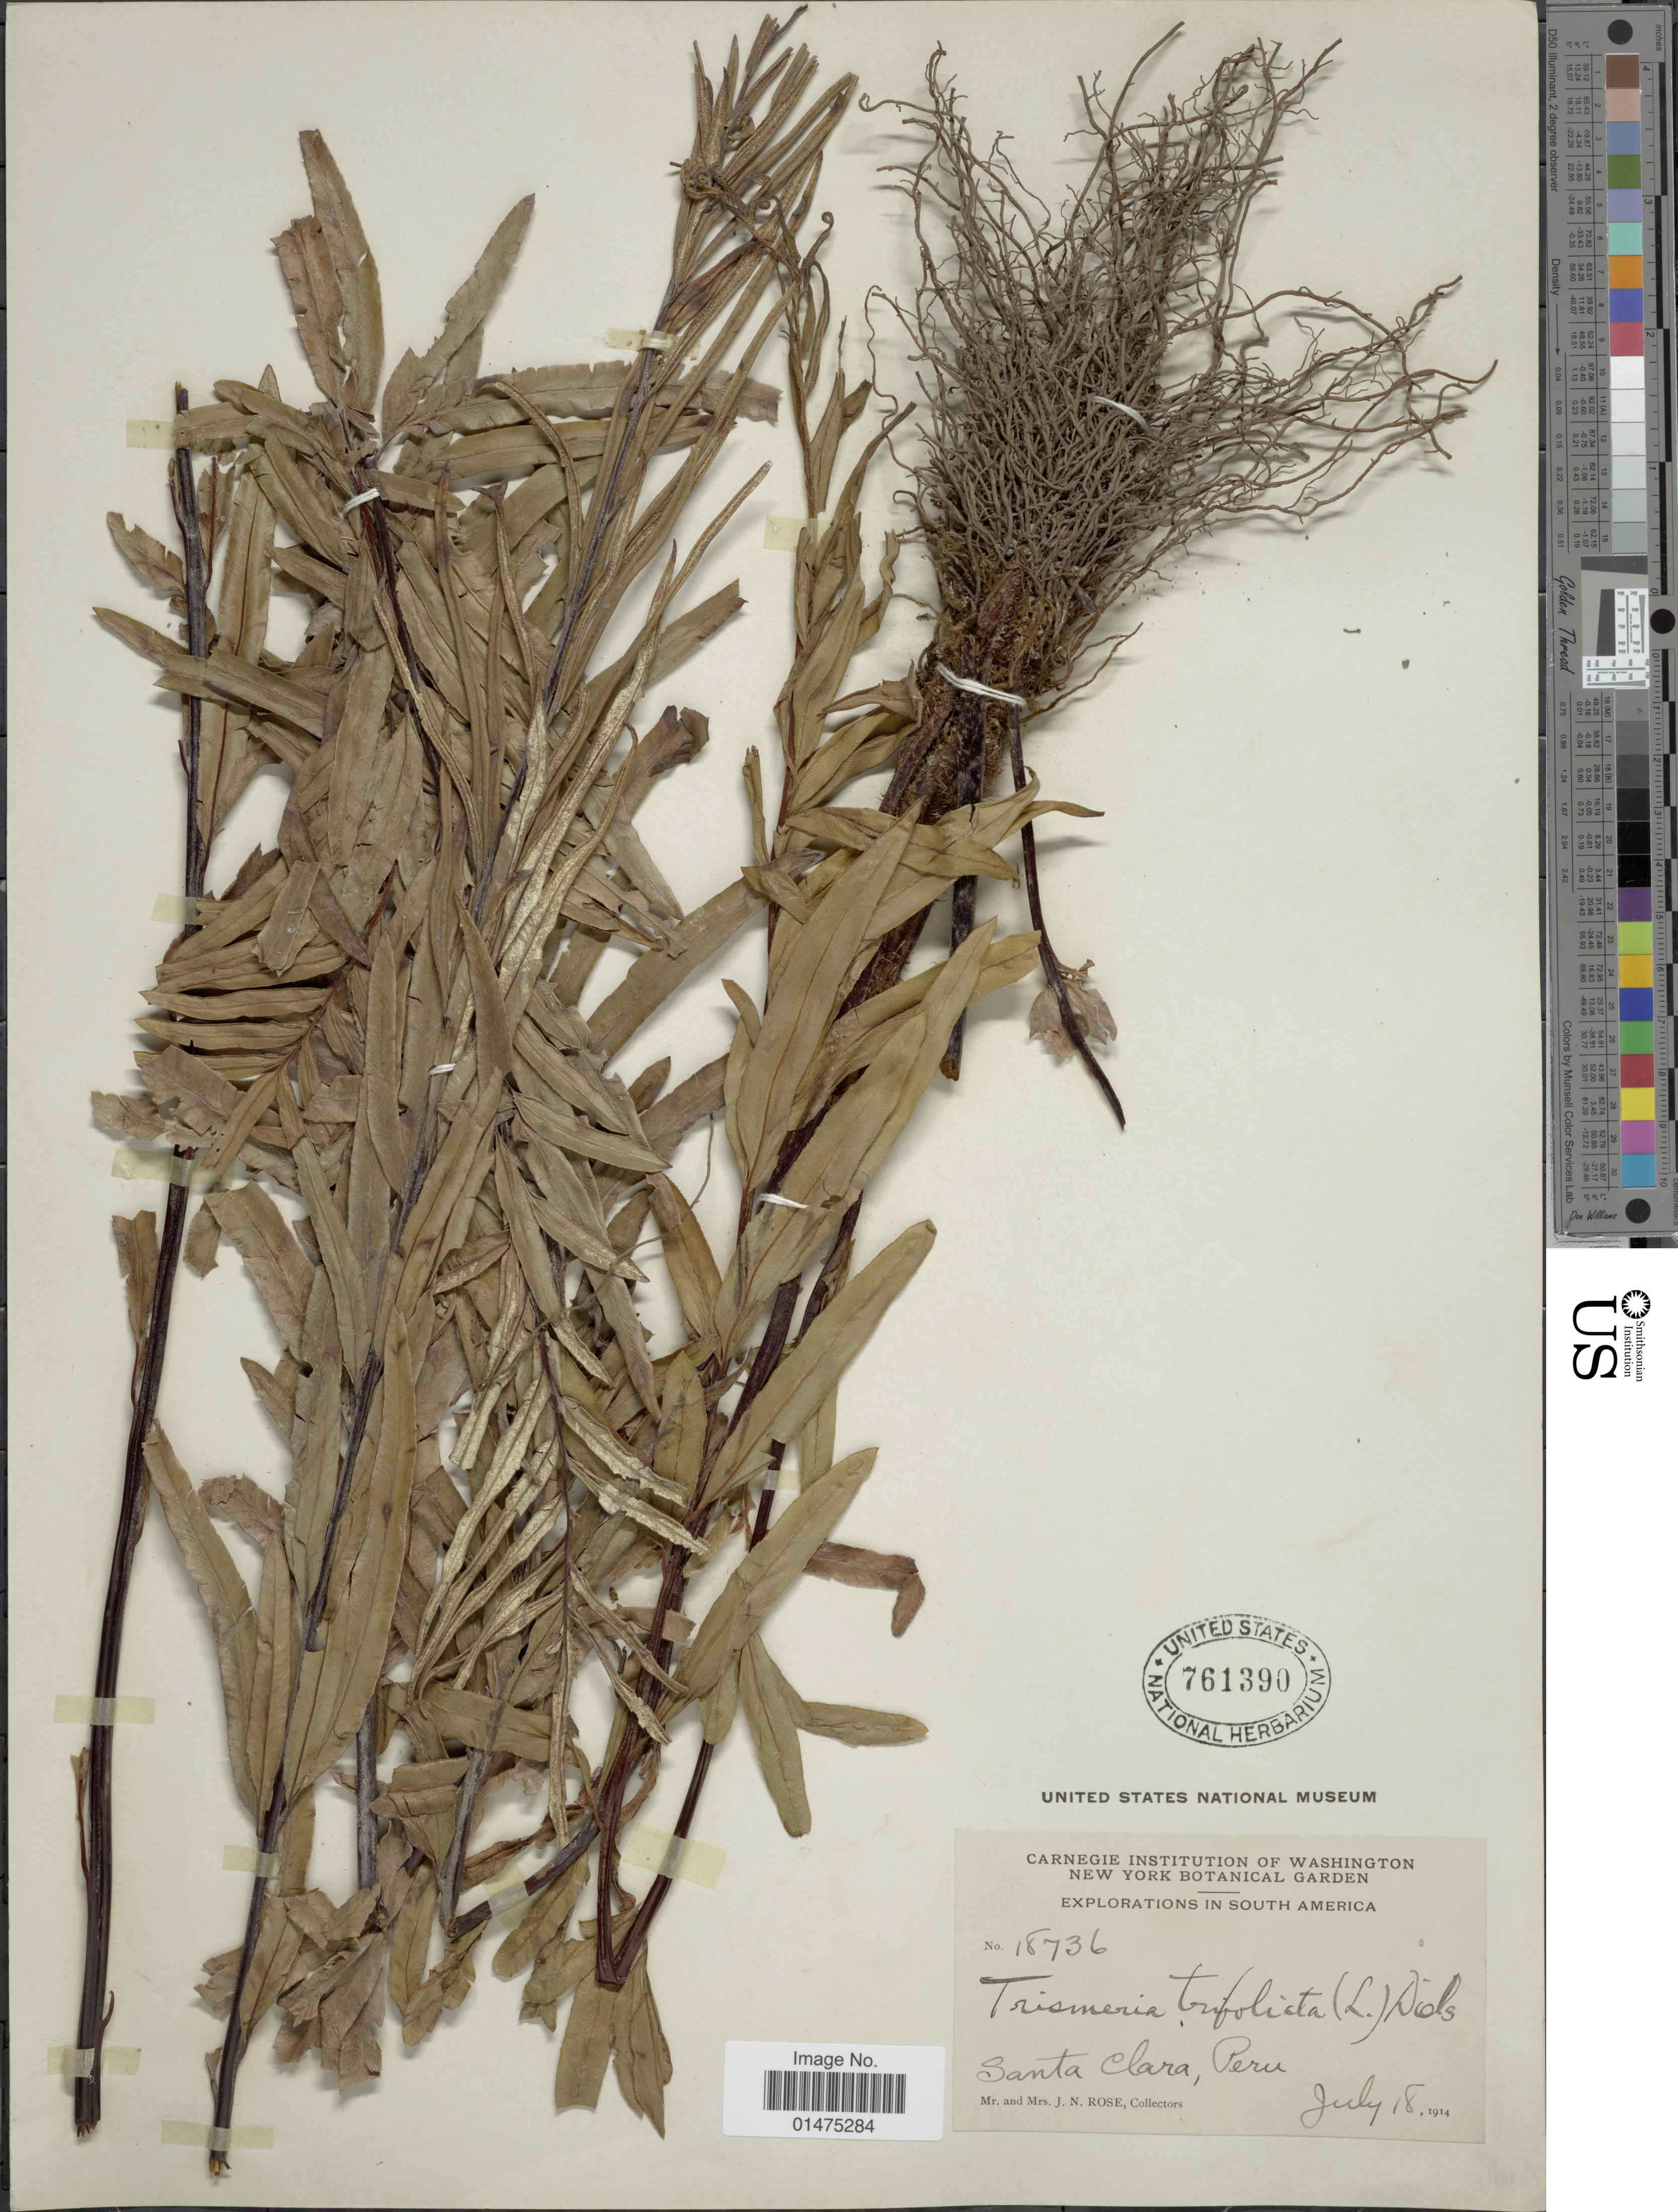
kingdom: Plantae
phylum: Tracheophyta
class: Polypodiopsida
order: Polypodiales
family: Pteridaceae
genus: Pityrogramma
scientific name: Pityrogramma trifoliata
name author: (L.) R.M. Tryon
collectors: J. N. Rose & L. B. Rose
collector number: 18736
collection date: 1914-07-18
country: Peru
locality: Santa Clara, South America, Peru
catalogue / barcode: US 761390